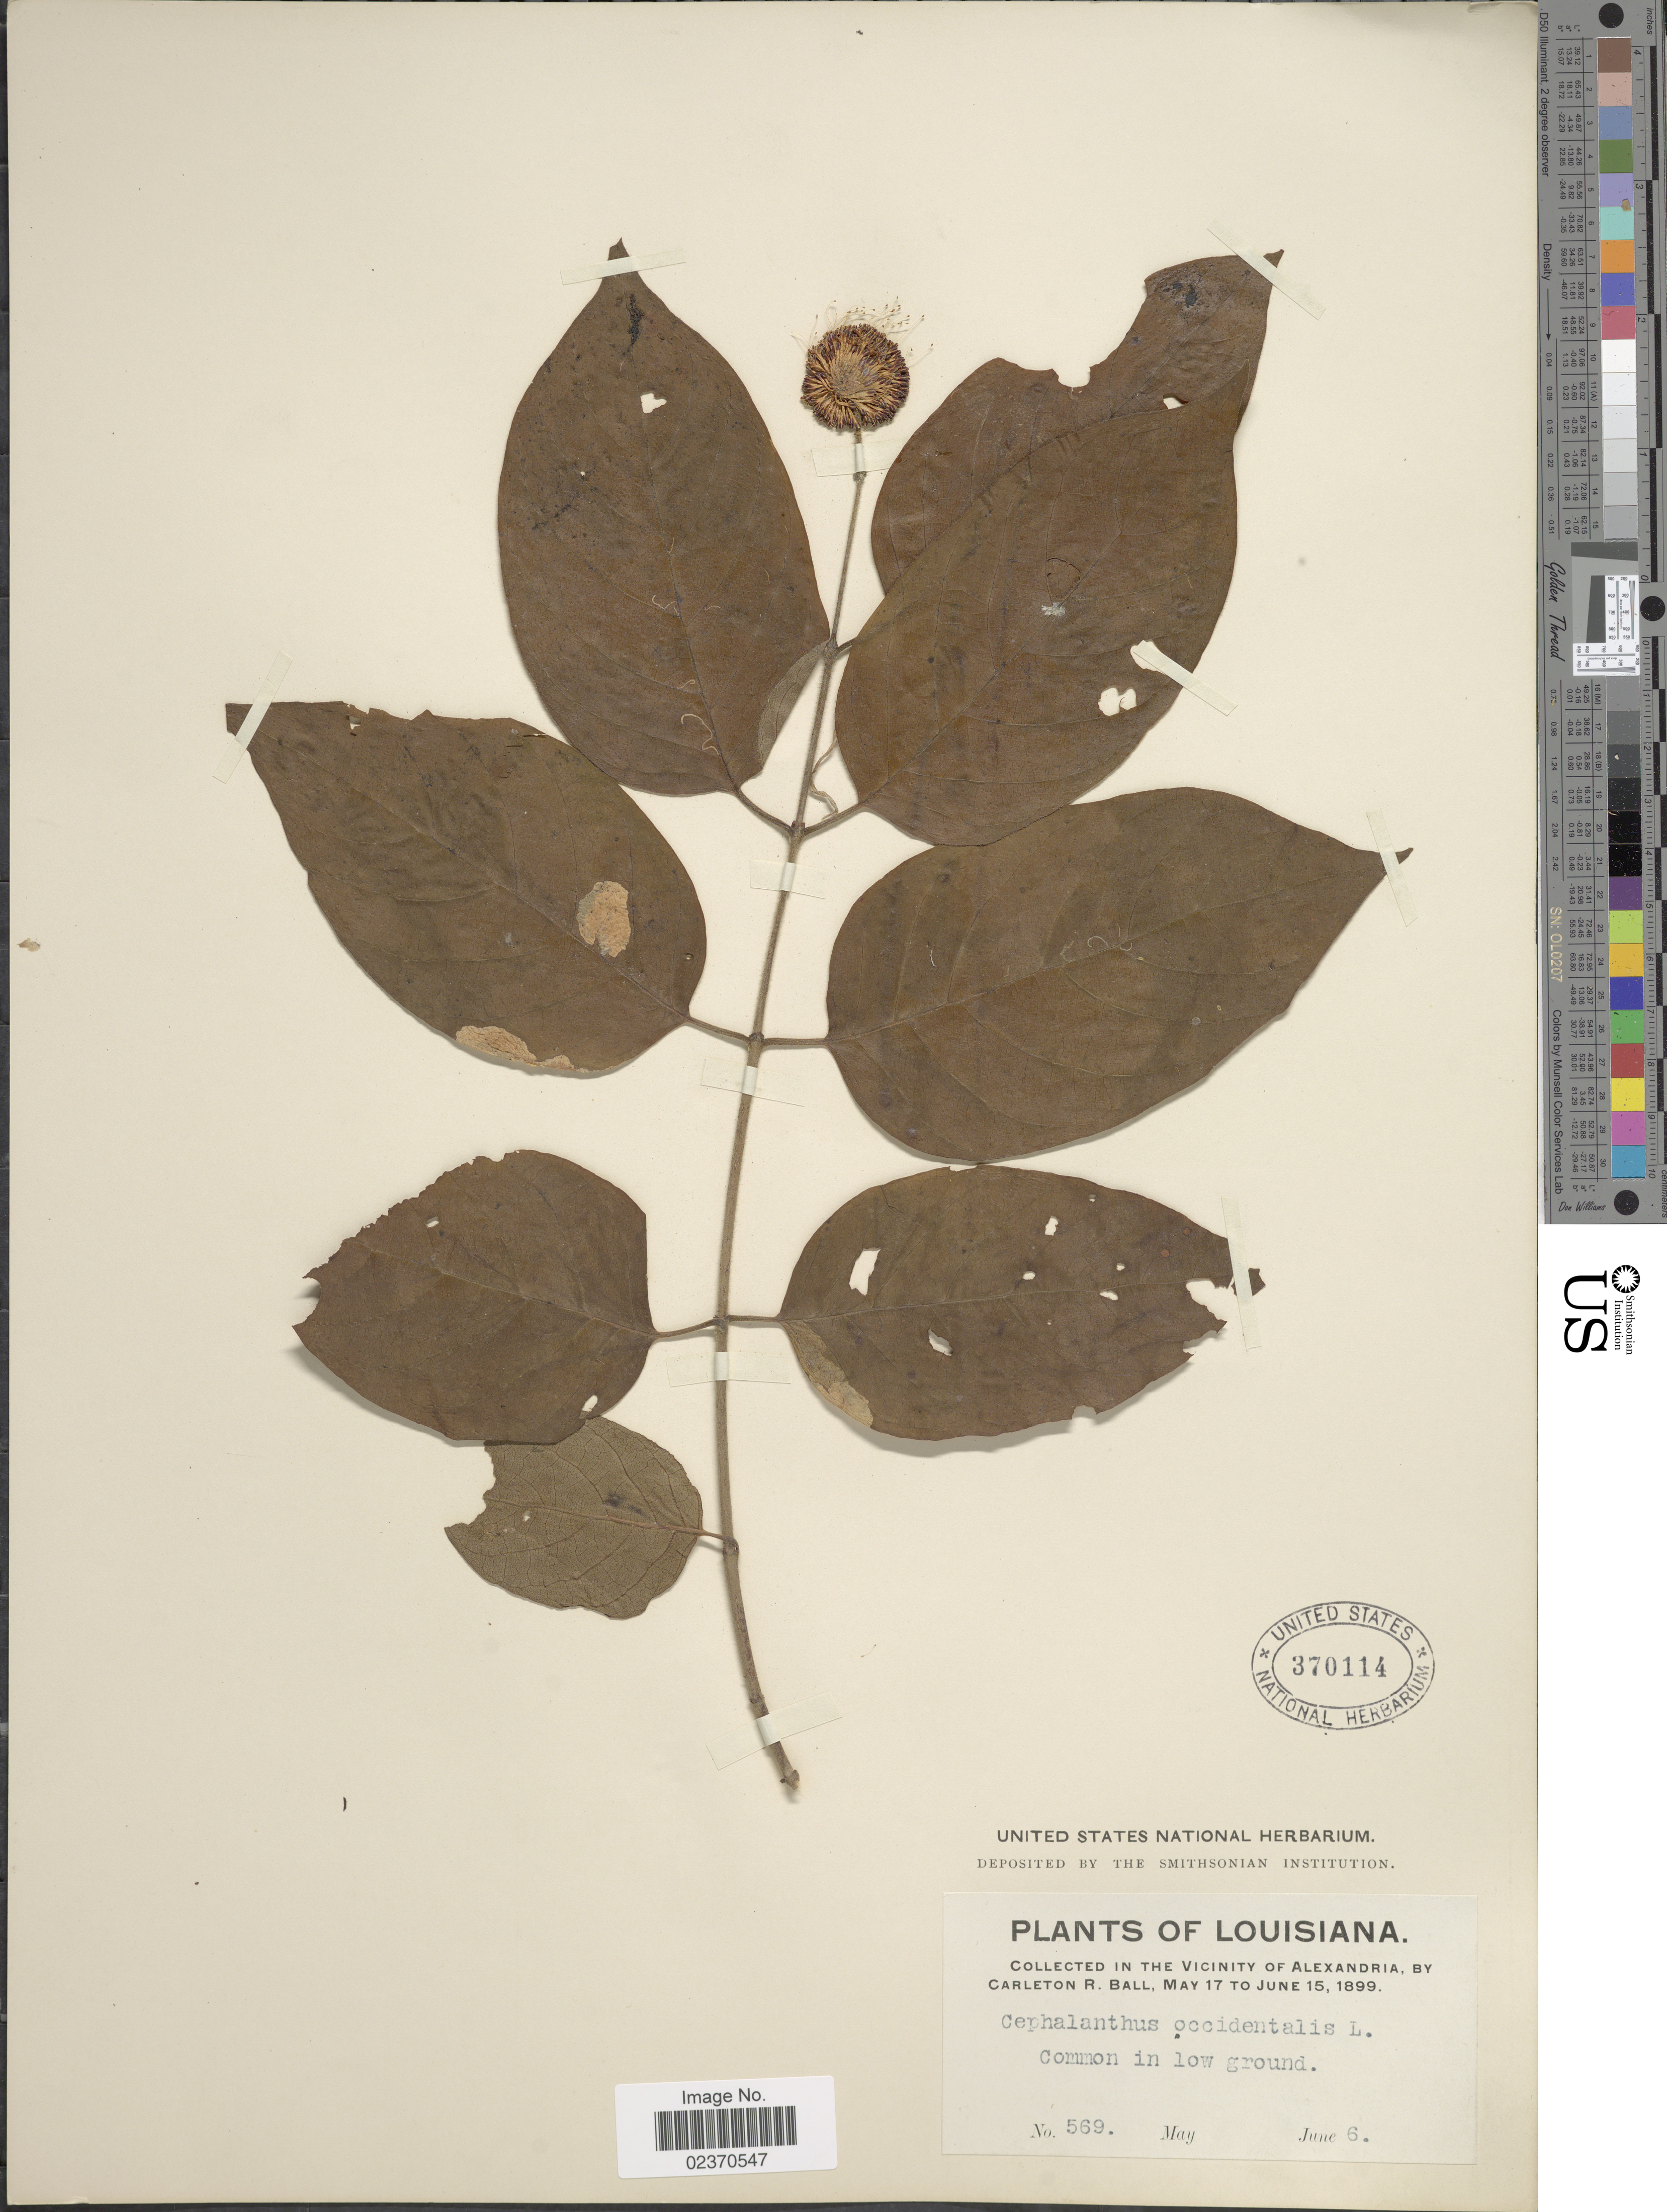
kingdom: Plantae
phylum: Tracheophyta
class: Magnoliopsida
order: Gentianales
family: Rubiaceae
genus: Cephalanthus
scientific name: Cephalanthus occidentalis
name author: L.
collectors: C. R. Ball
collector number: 569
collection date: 1899-06-06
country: United States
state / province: Louisiana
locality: In the vicinity of Alexandria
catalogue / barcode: US 370114